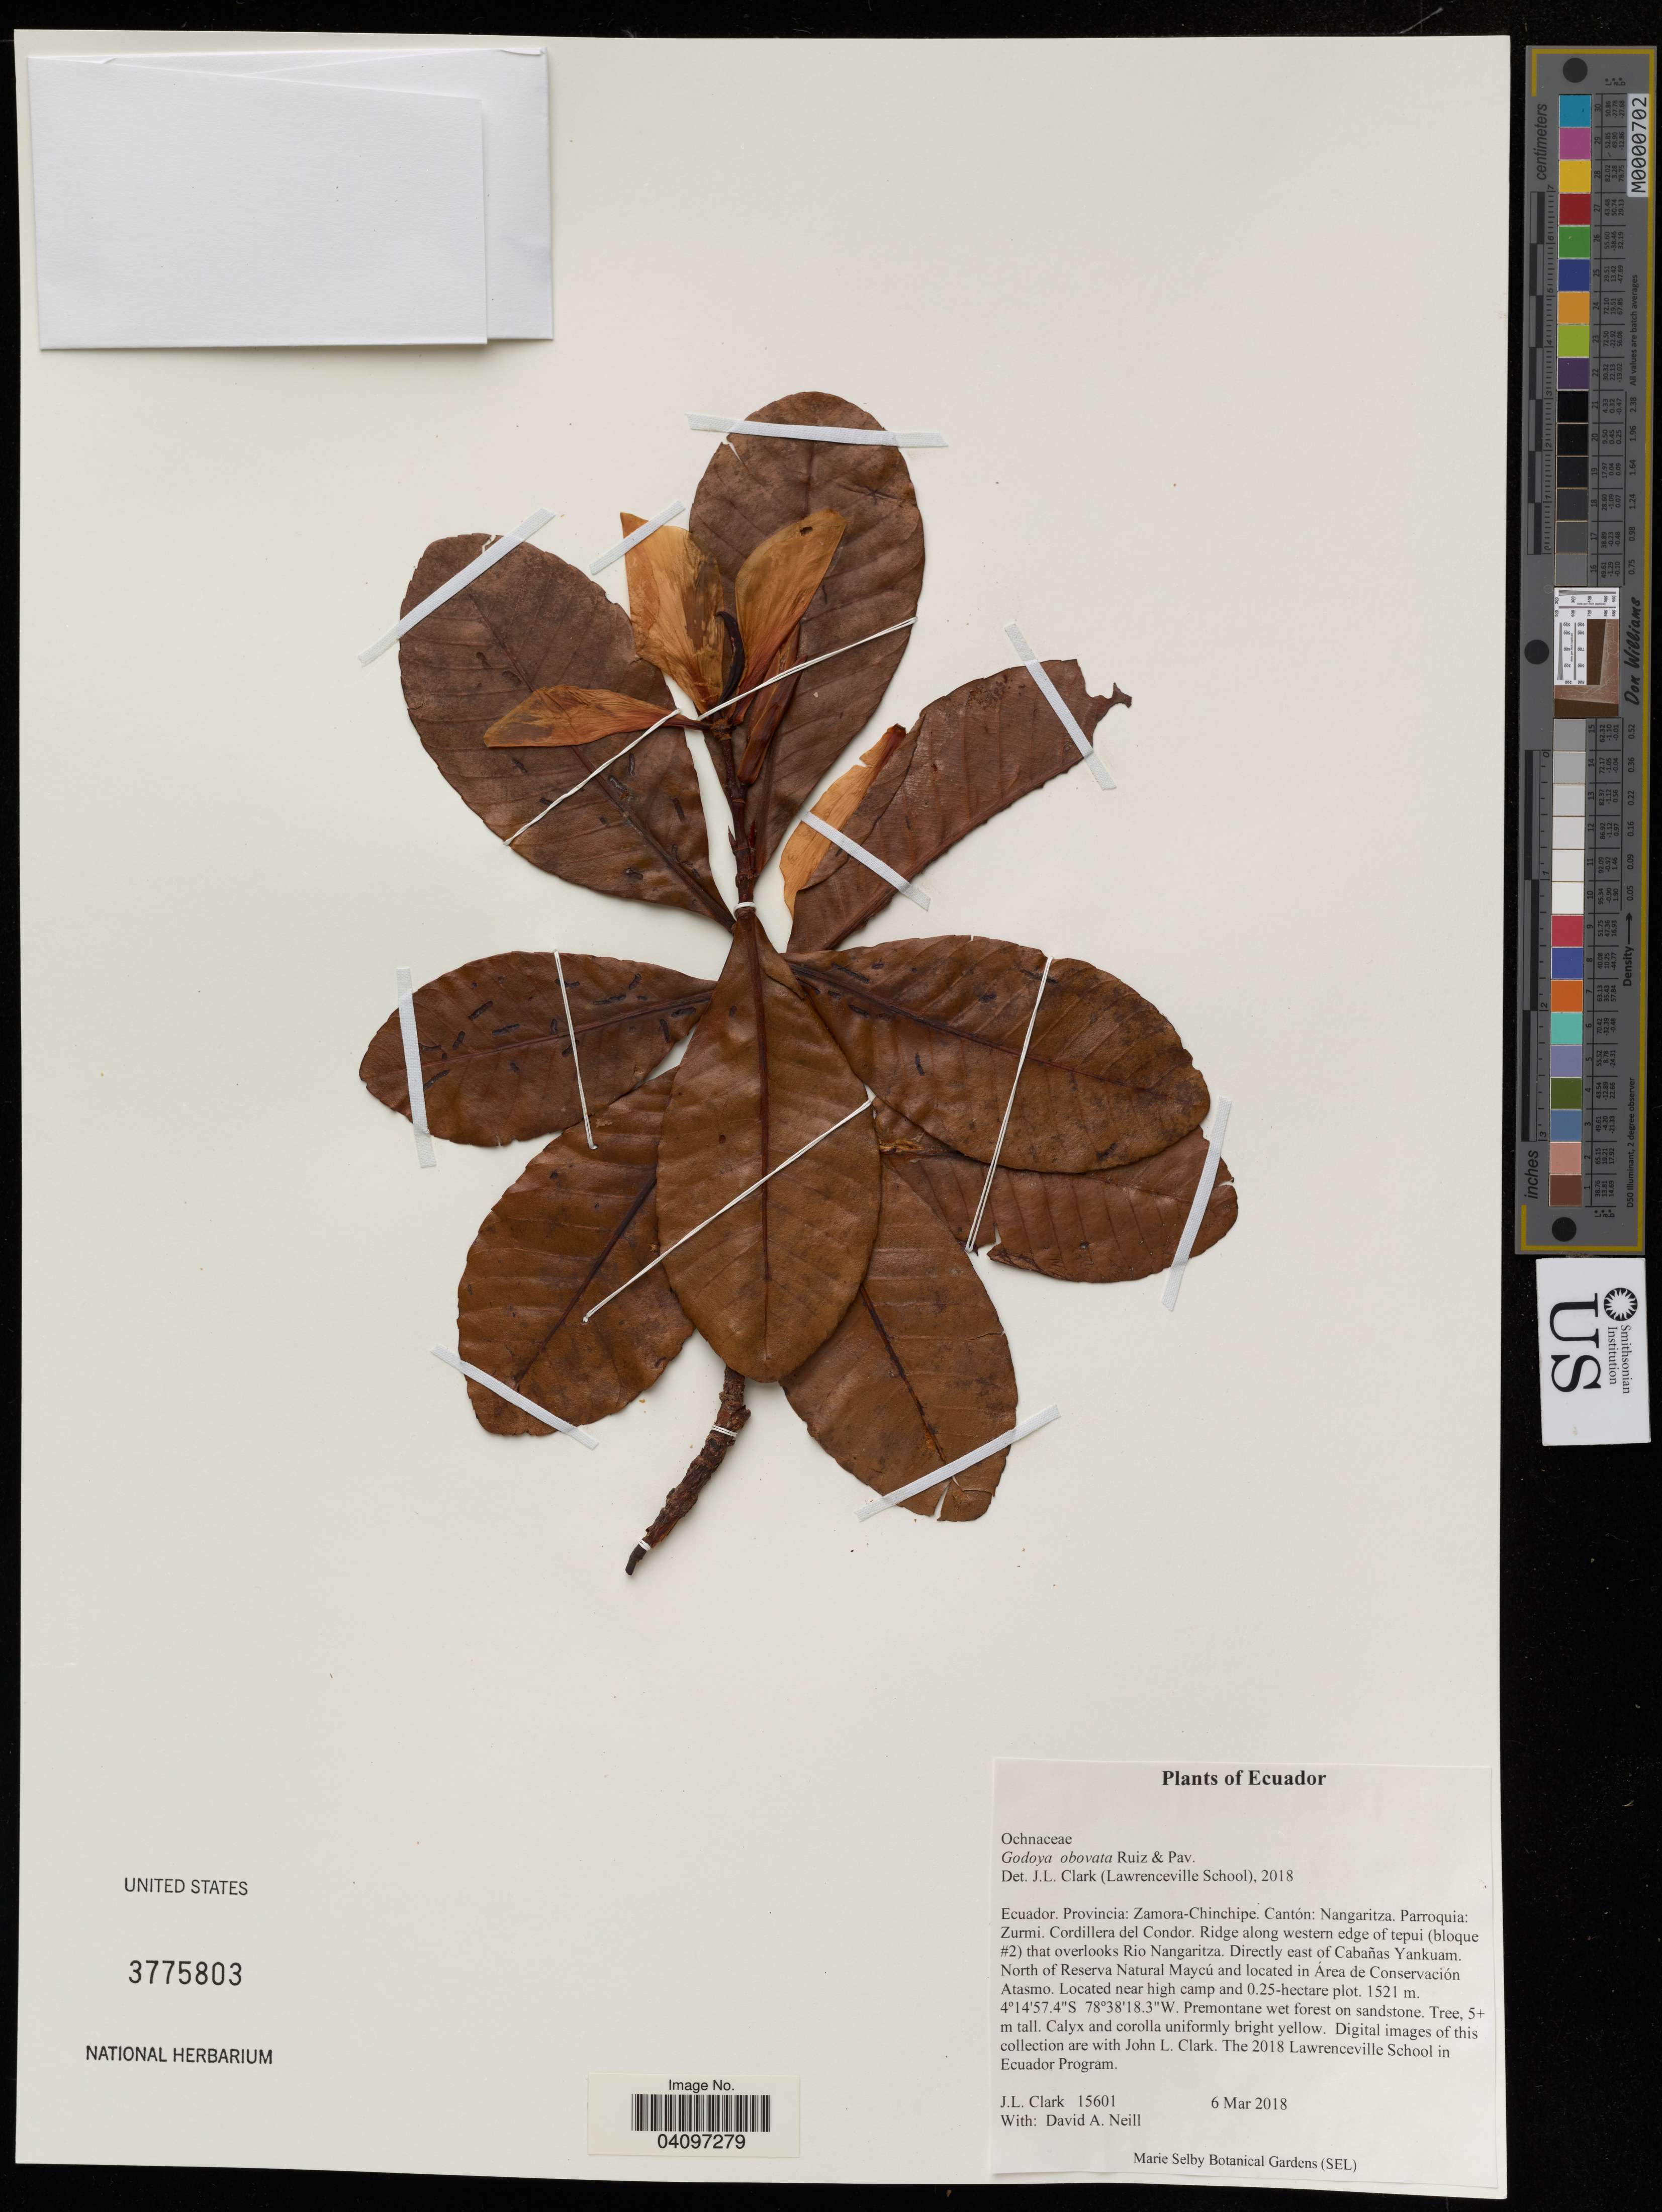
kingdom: Plantae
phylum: Tracheophyta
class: Magnoliopsida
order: Malpighiales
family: Ochnaceae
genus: Godoya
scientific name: Godoya obovata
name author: Ruiz & Pav.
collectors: J. Clark & D. A. Neill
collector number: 15601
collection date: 2018-03-06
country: Ecuador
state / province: Zamora-Chinchipe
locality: Cantón: Nangaritza. Parroquia: Zurmi. Cordillera del Condor. Ridge along western edge of tepui (bloque #2) that overlooks Rio Nangaritza. Directly east of Cabañas Yankuam. North of Reserva Natural Maycú and located in Área de Conservación Atasmo. Located near high camp and 0.25-hectare plot.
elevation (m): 1521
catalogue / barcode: US 3775803